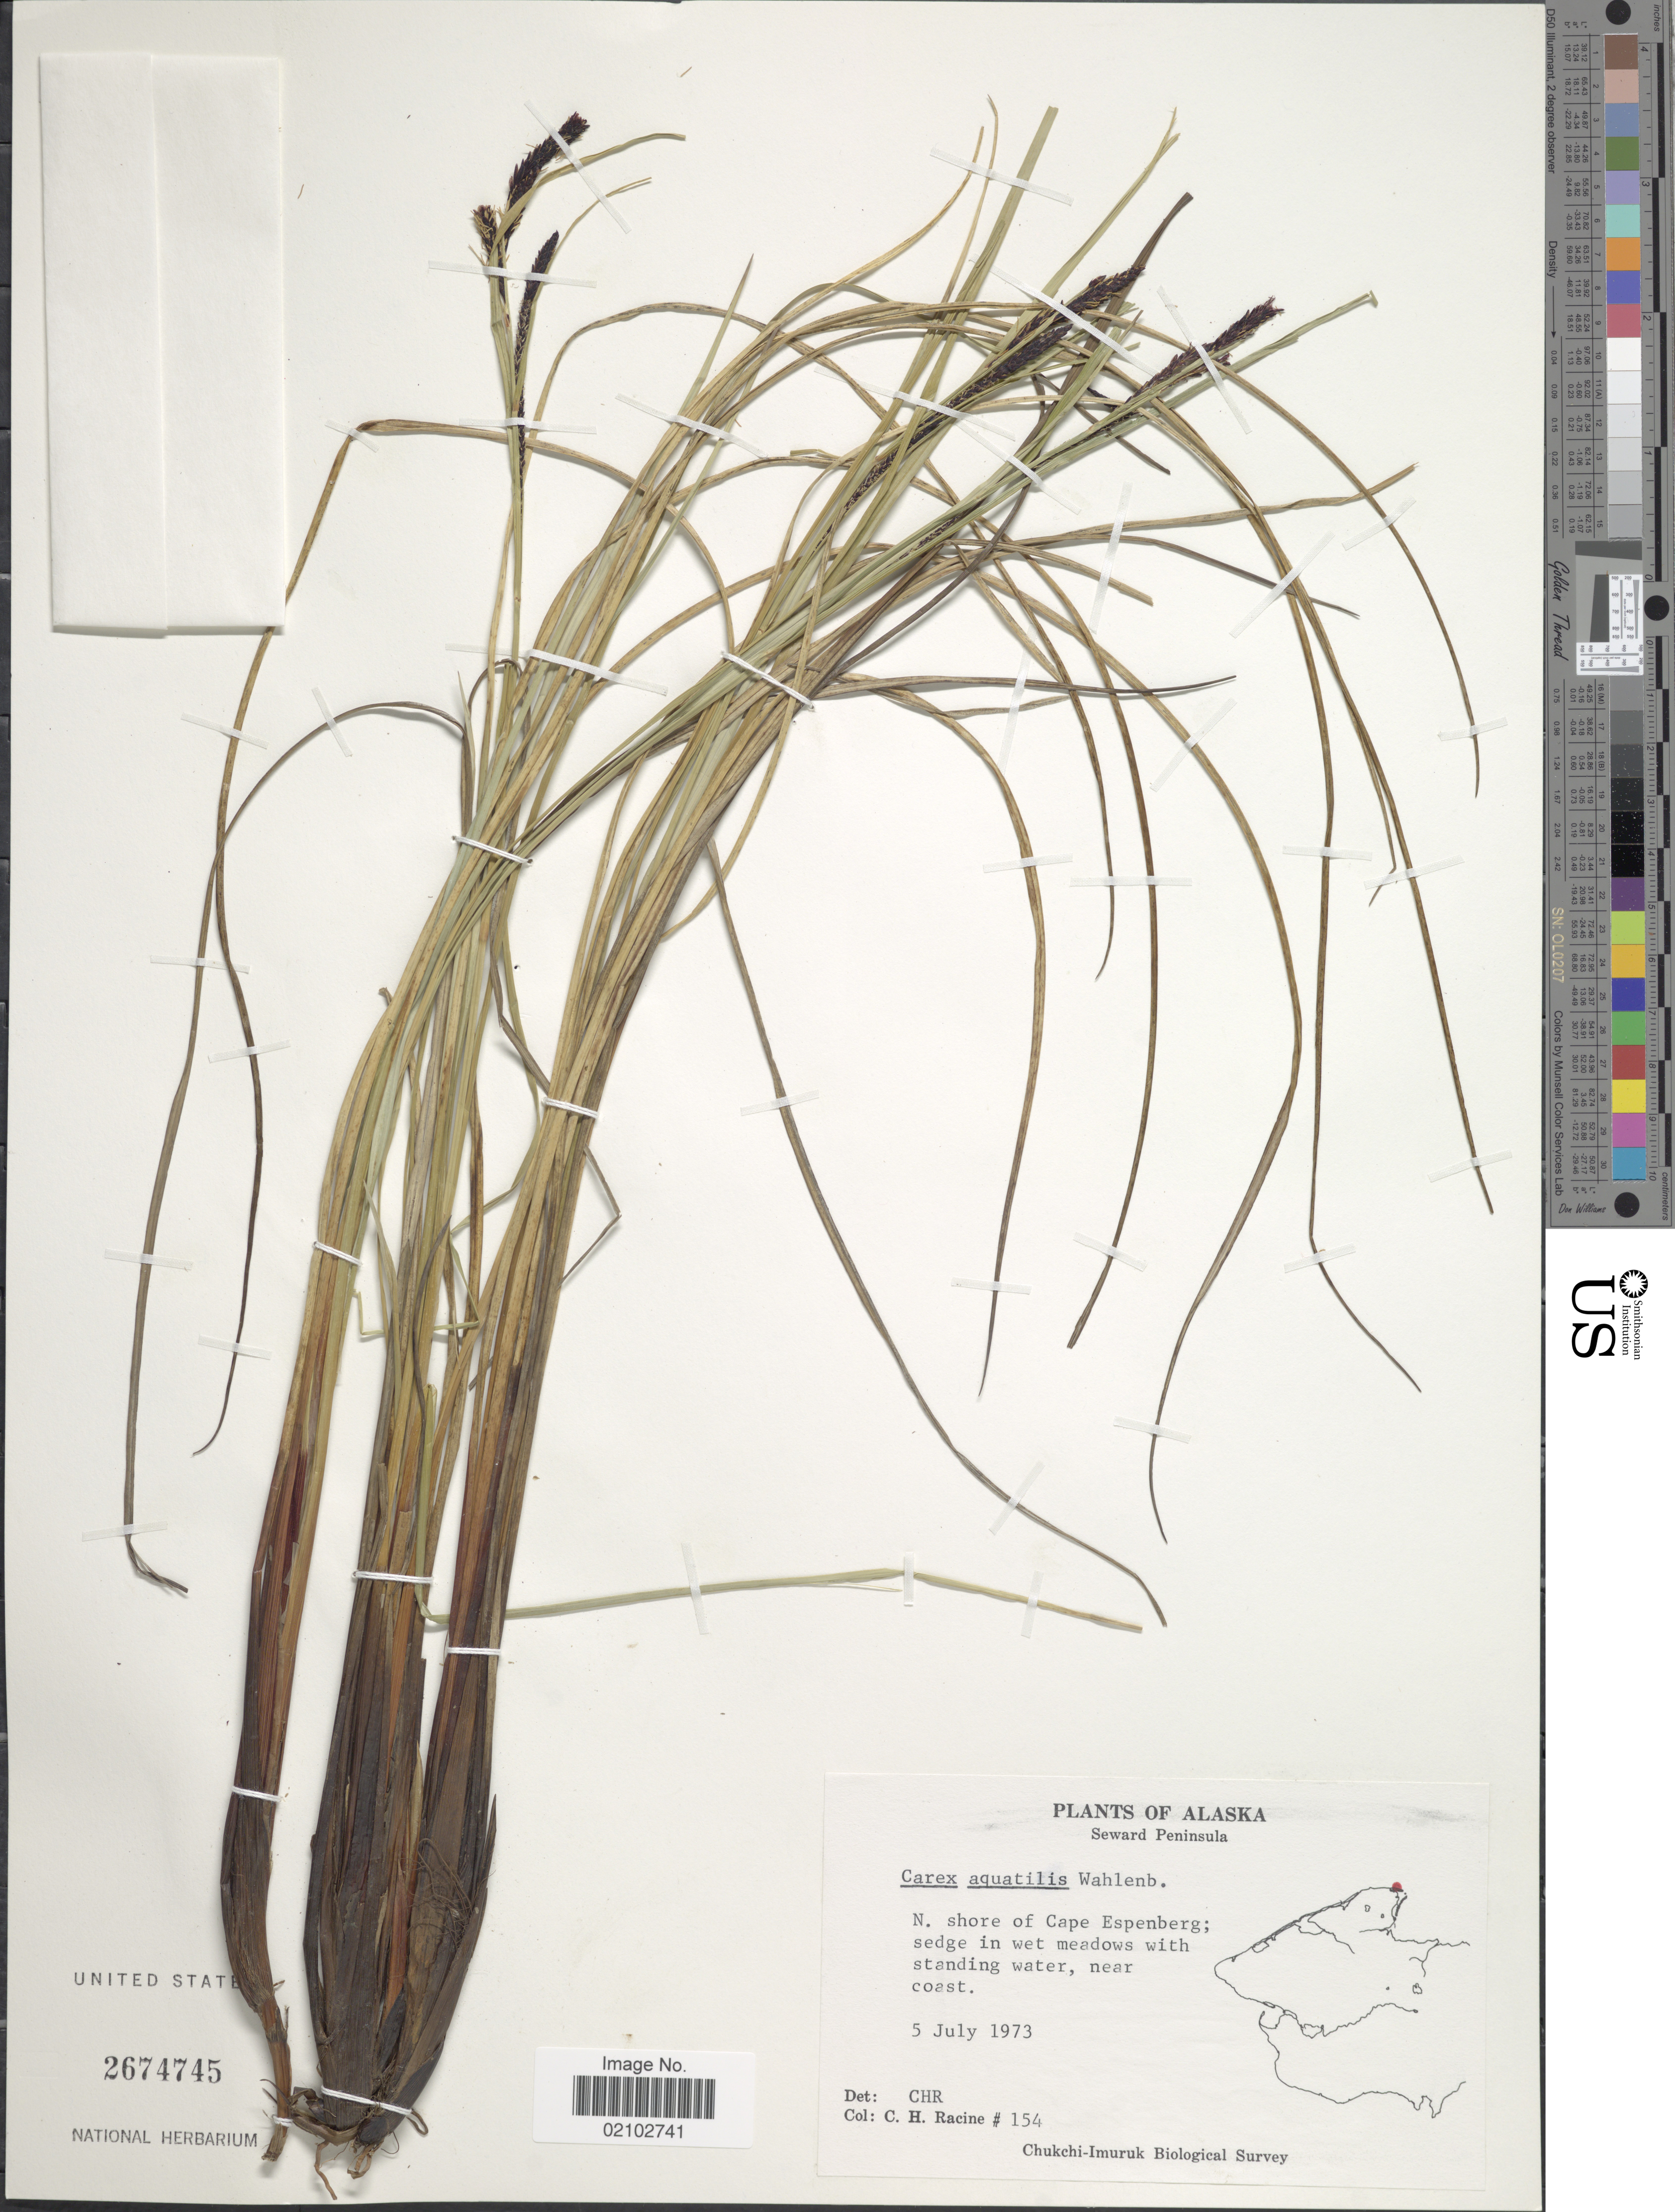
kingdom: Plantae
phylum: Tracheophyta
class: Liliopsida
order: Poales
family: Cyperaceae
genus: Carex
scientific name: Carex aquatilis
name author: Wahlenb.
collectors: C. Racine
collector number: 154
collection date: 1973-07-05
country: United States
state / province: Alaska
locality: Seward Peninsula, N. shore of Cape Espenberg, sedge in wet meadows with standing water, near coast, Chukchi-Imuruk.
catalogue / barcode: US 2674745